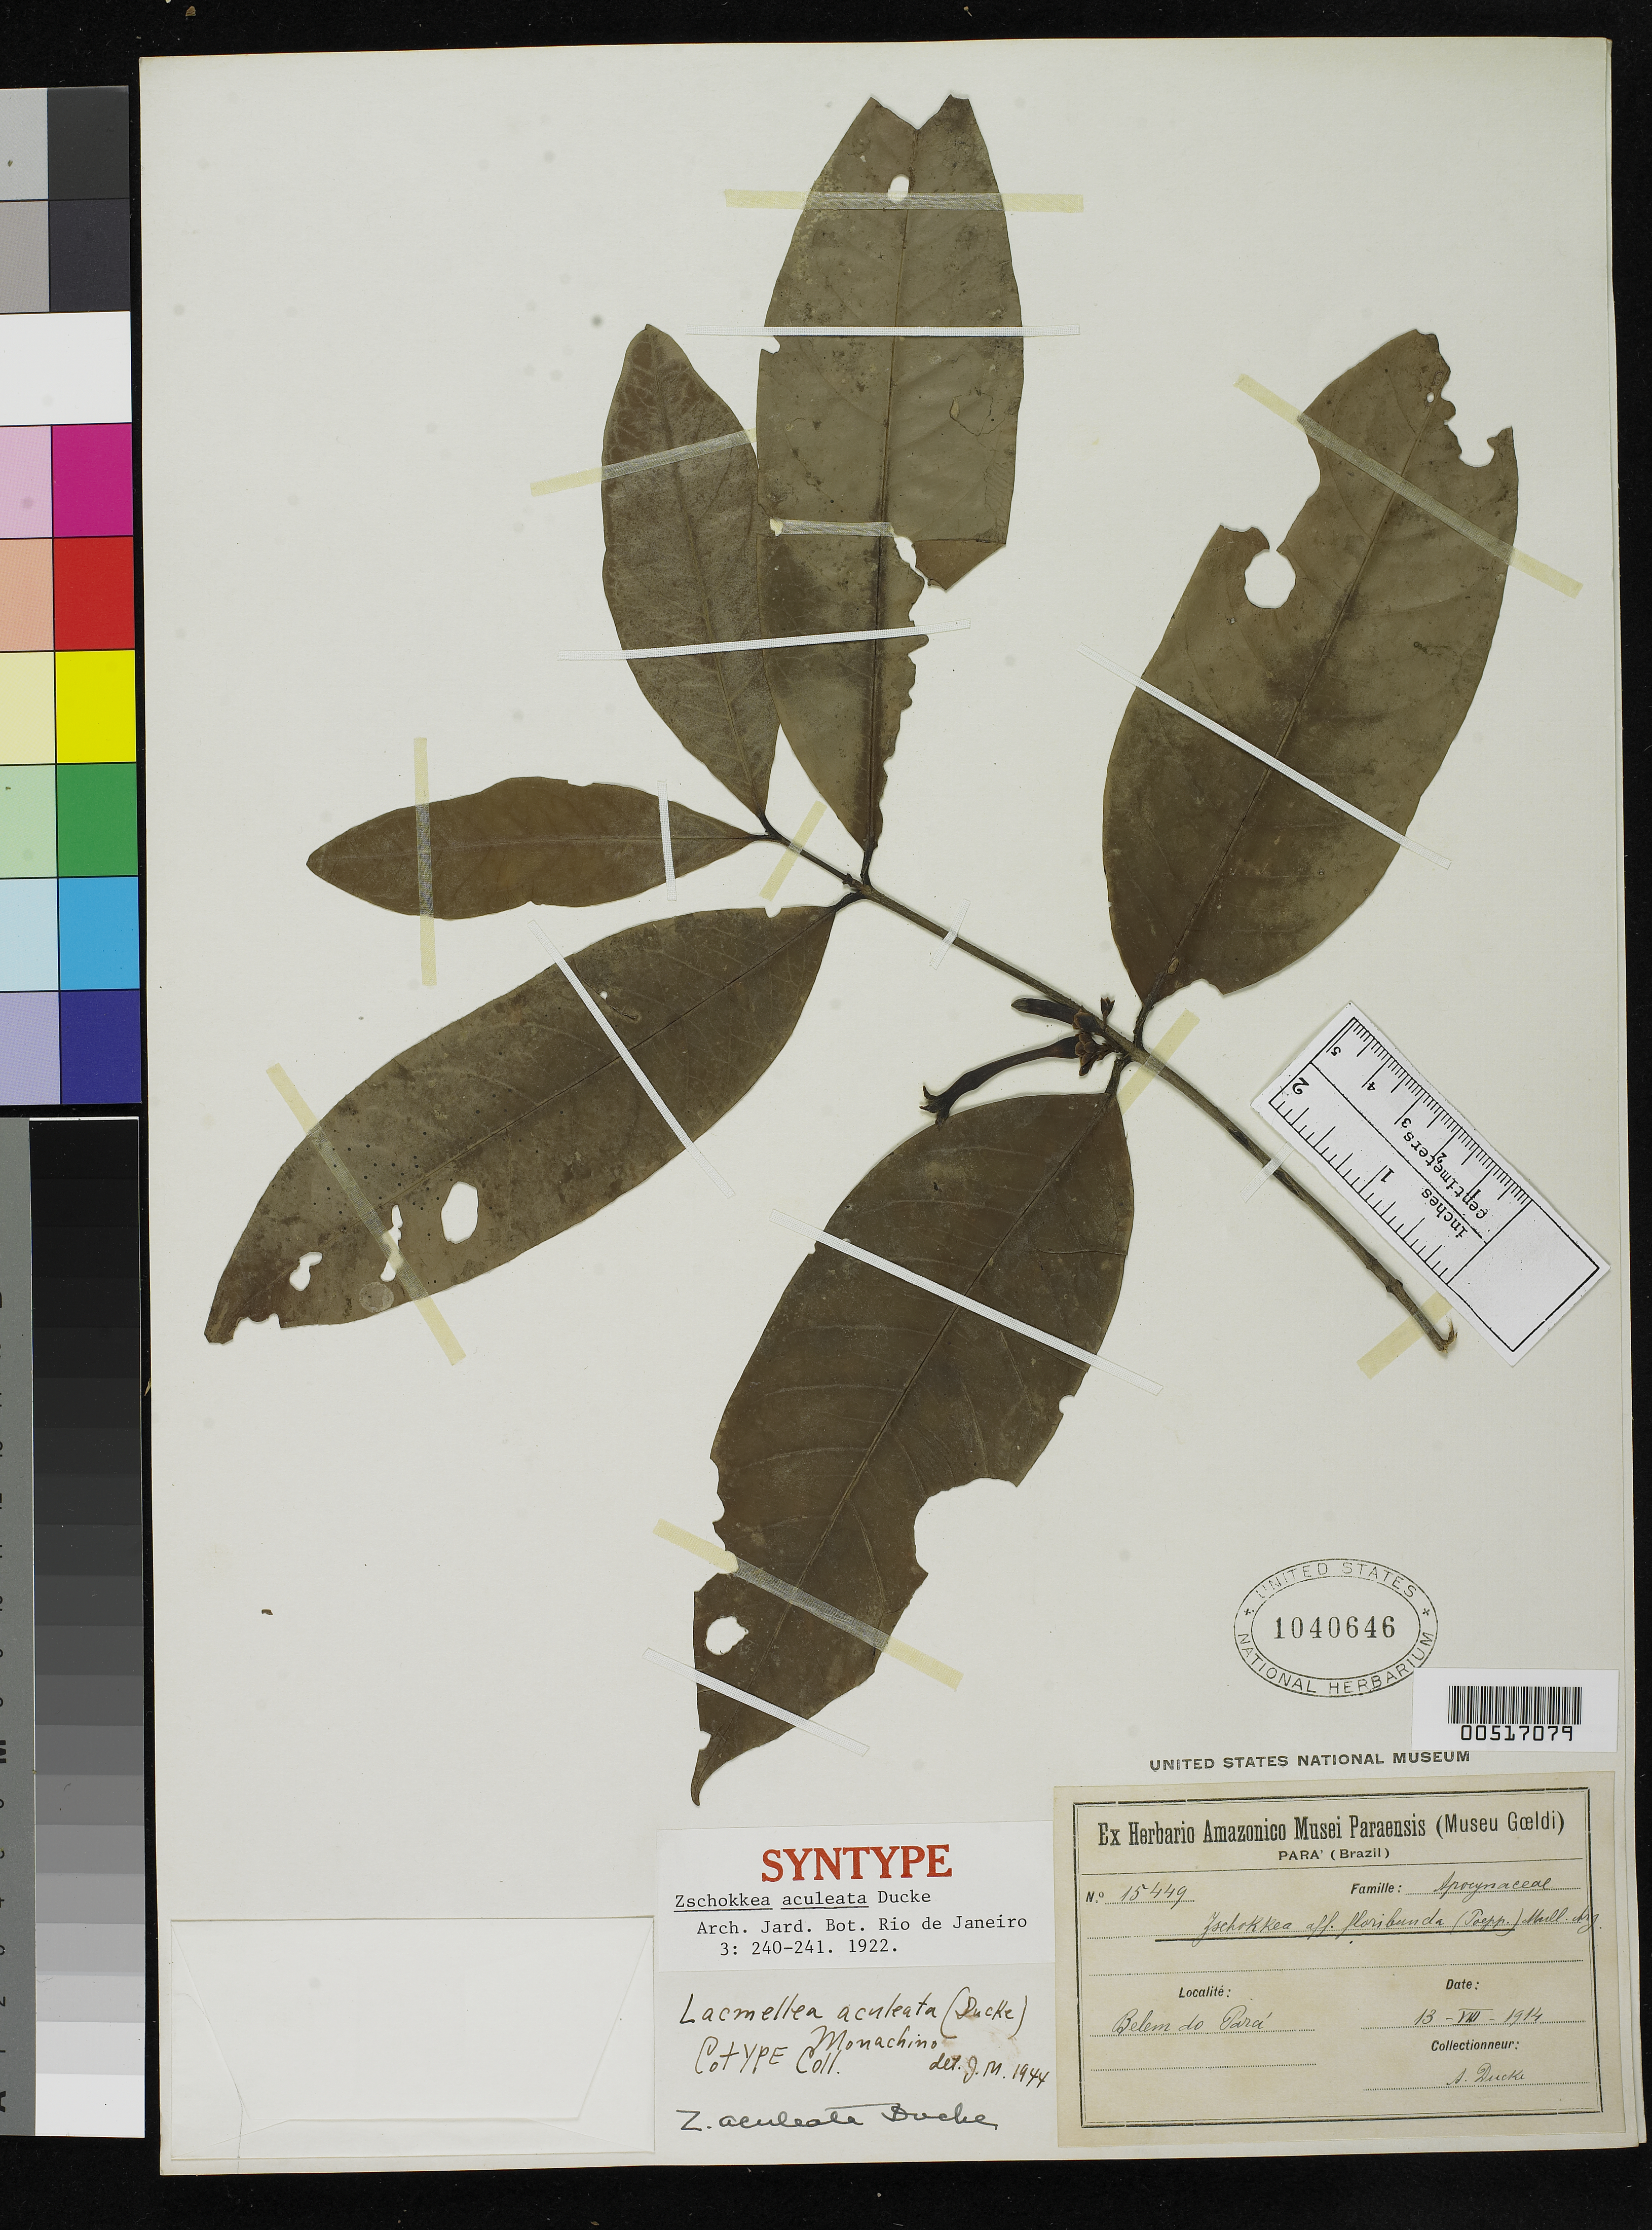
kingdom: Plantae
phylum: Tracheophyta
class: Magnoliopsida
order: Gentianales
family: Apocynaceae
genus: Zschokkea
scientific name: Zschokkea aculeata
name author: Ducke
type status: Isosyntype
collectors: A. Ducke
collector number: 15449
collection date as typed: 13 Aug 1914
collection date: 1914-08-13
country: Brazil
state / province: Pará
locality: Belem do Para.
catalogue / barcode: US 1040646